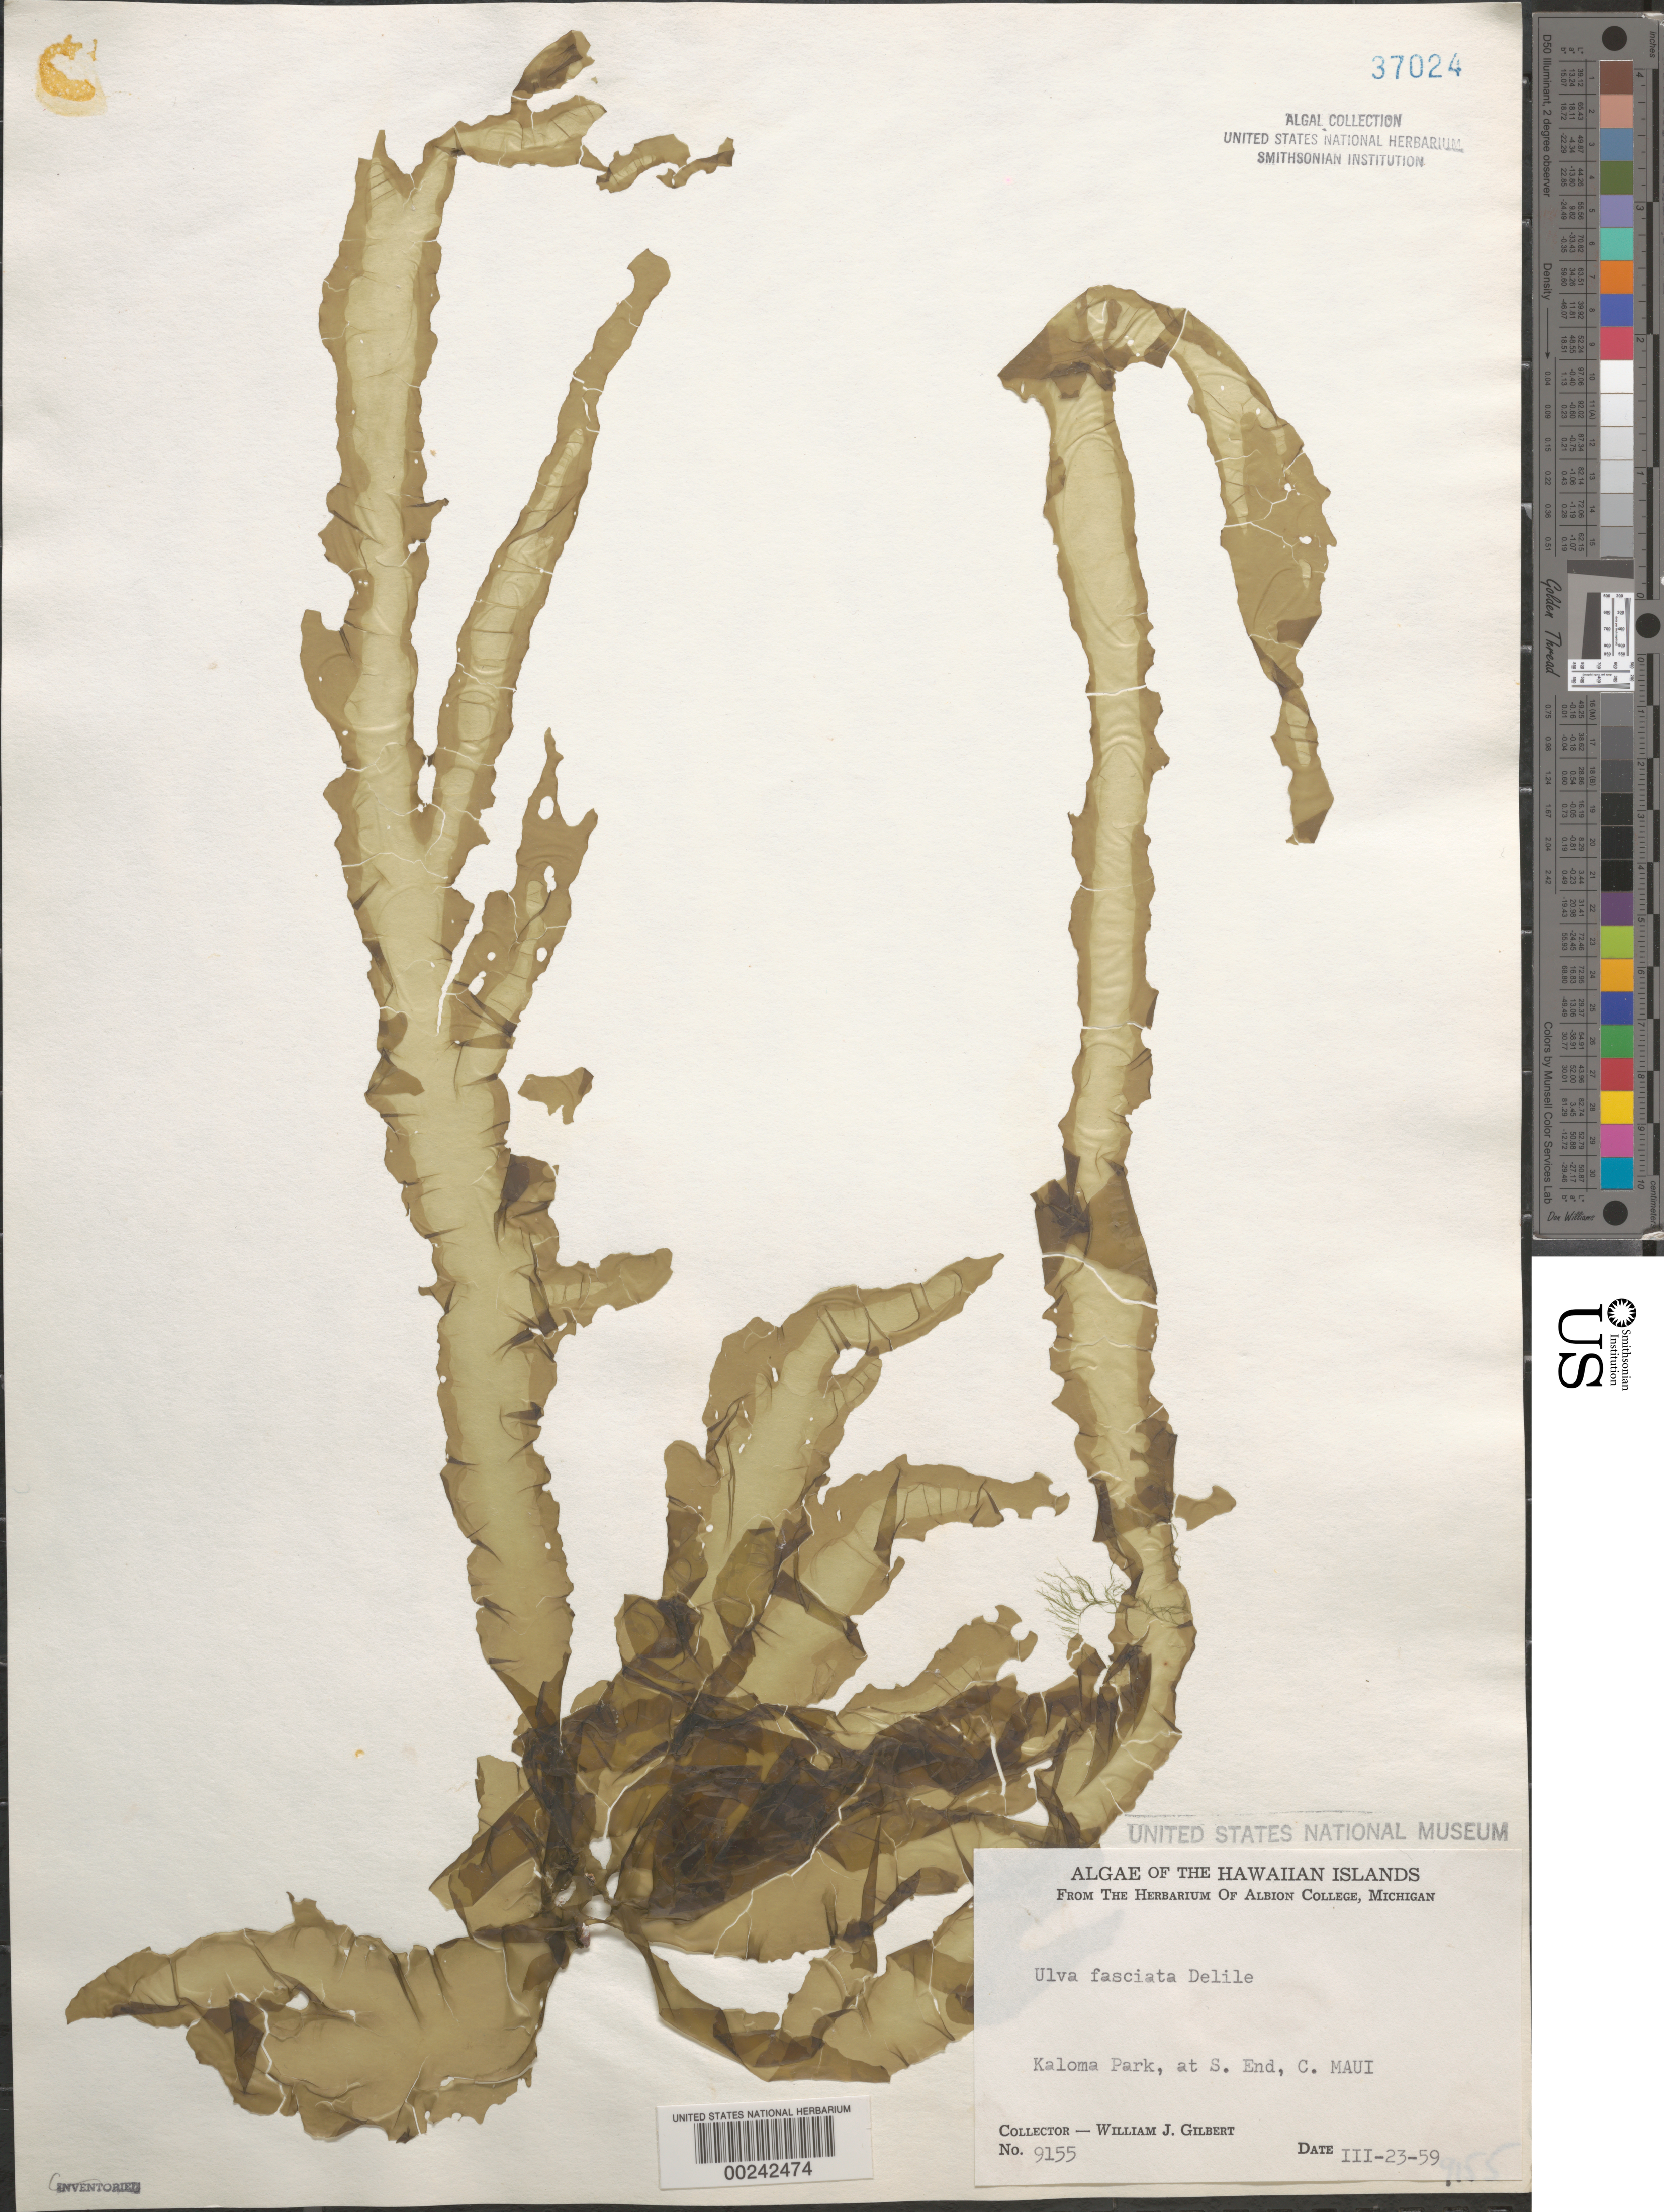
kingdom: Plantae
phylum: Chlorophyta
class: Ulvophyceae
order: Ulvales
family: Ulvaceae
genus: Ulva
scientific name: Ulva lactuca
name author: L.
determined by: Algae name updating Project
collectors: W. J. Gilbert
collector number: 9155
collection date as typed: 23 Mar 1959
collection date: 1959-03-23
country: United States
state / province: Hawaii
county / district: Maui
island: Maui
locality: Kalama Park (Kaloma Park)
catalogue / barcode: US 37024